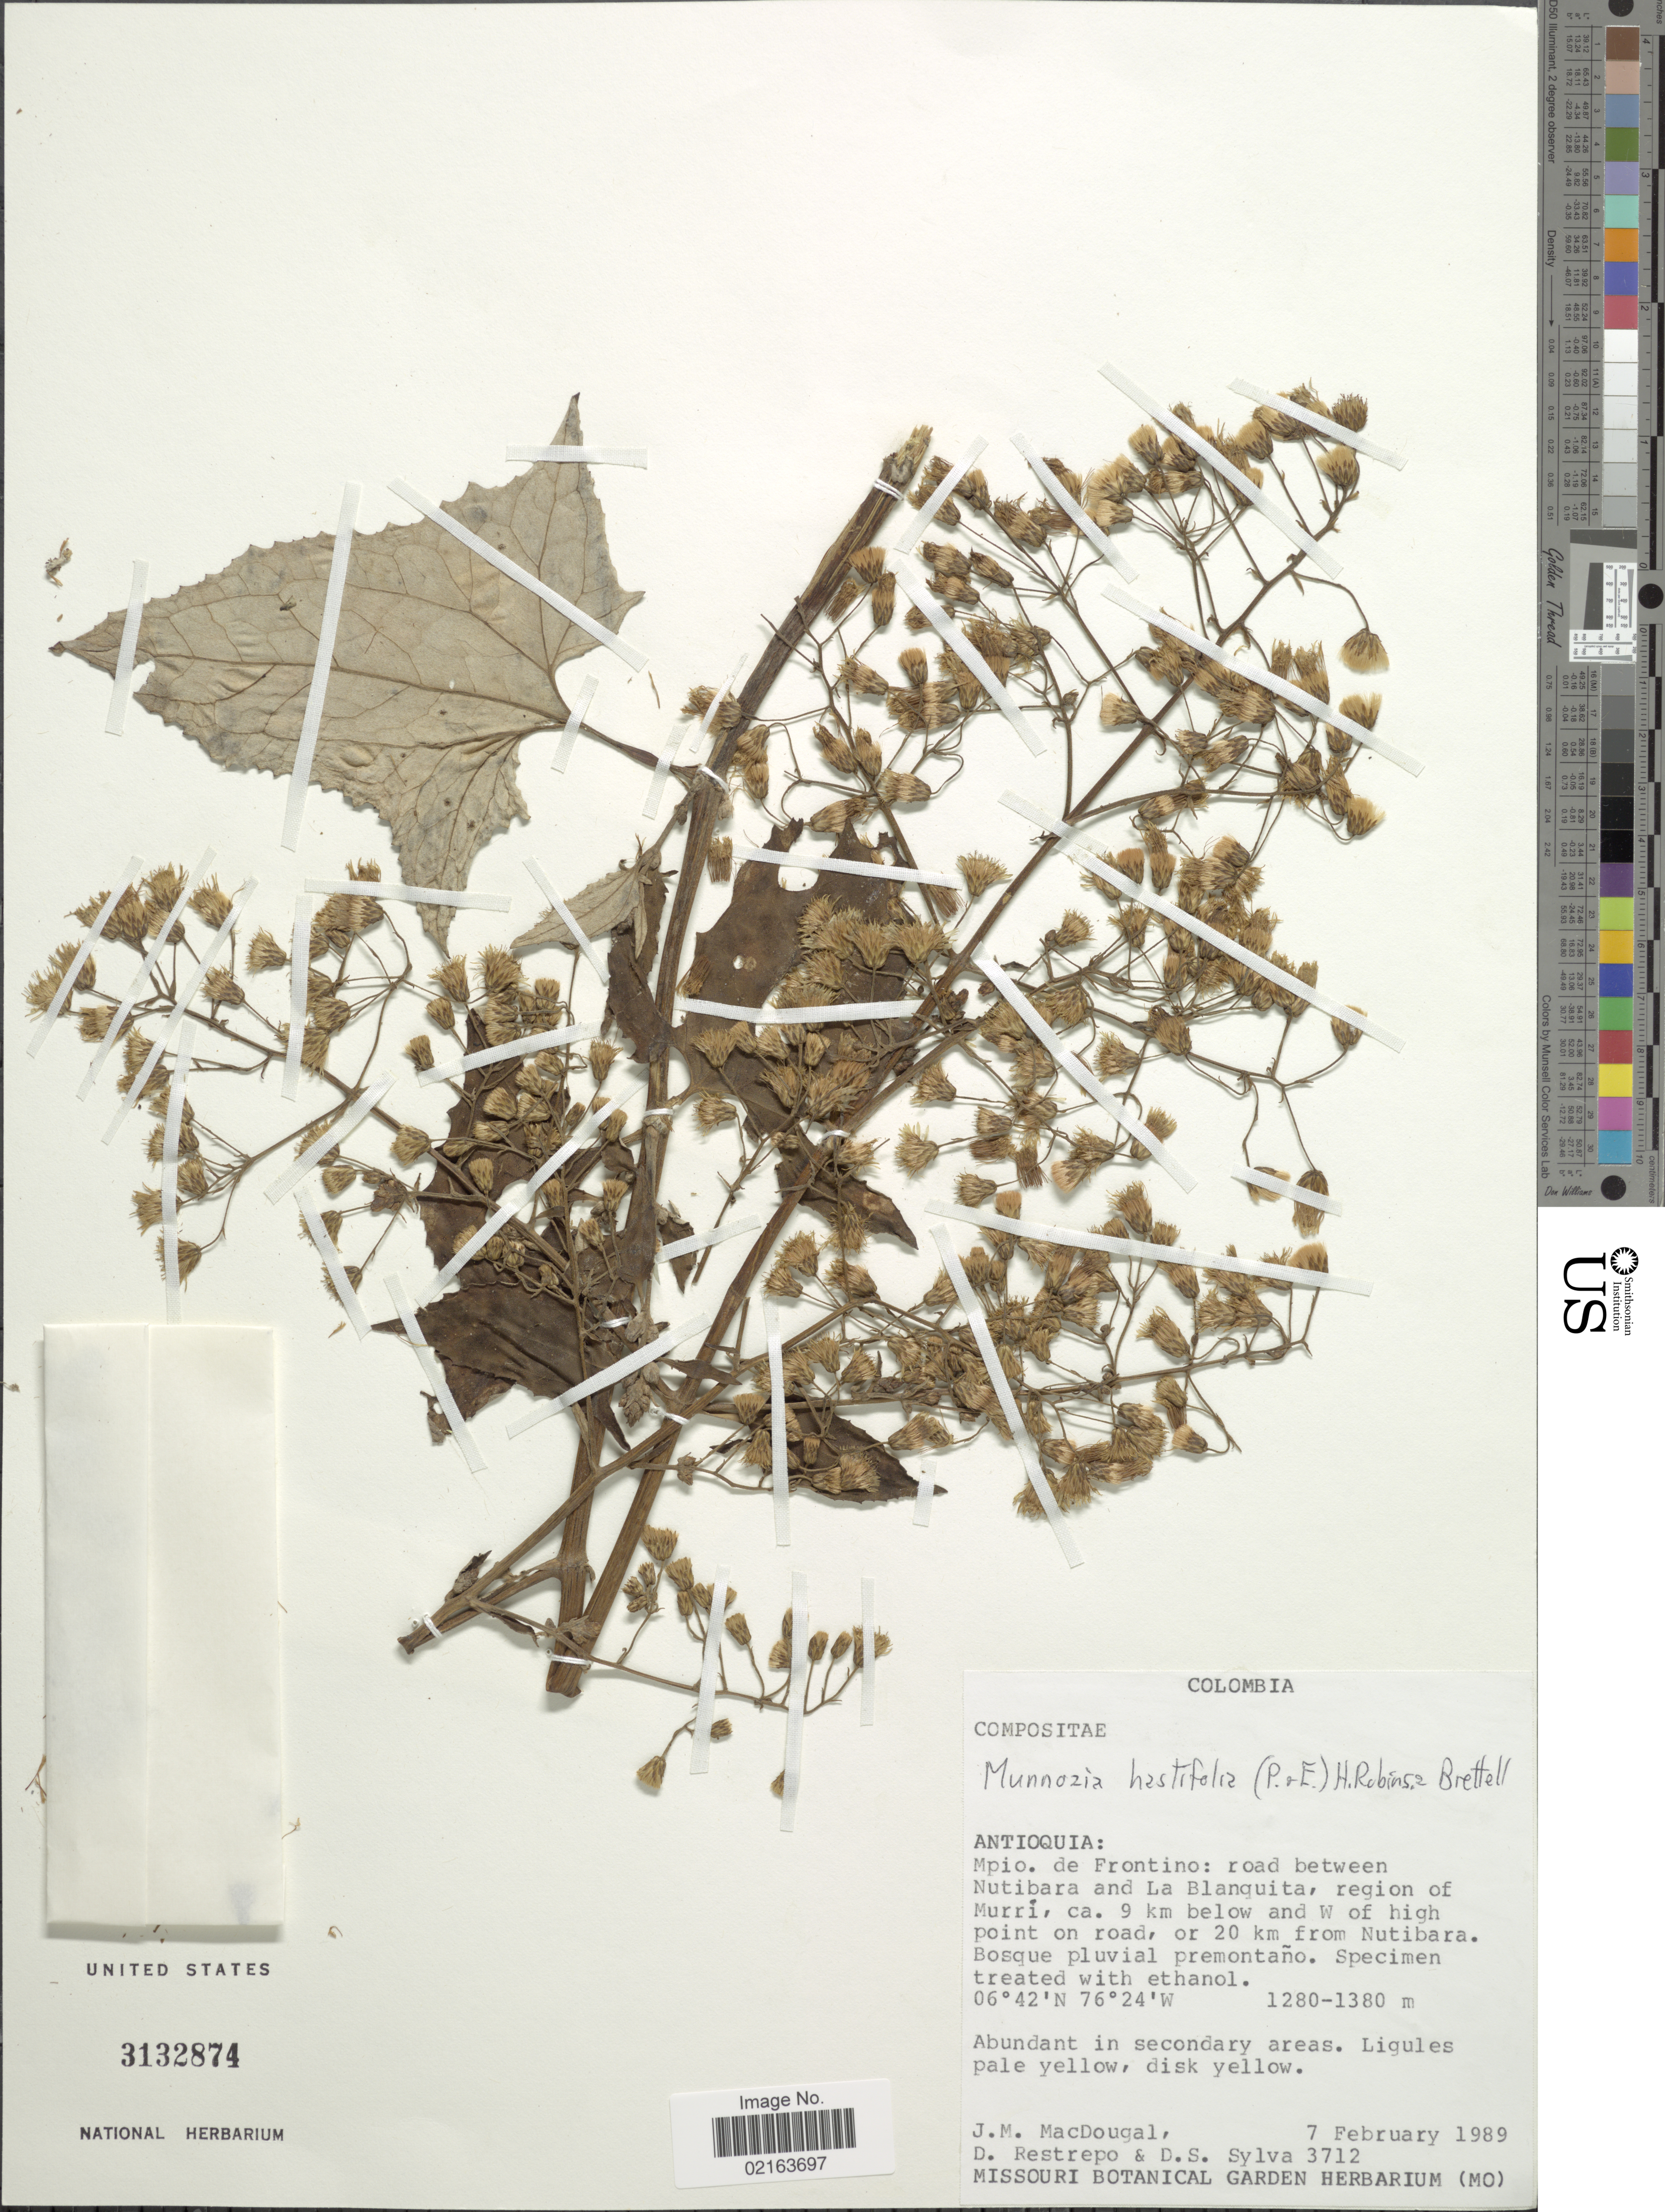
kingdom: Plantae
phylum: Tracheophyta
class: Magnoliopsida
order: Asterales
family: Asteraceae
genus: Munnozia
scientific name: Munnozia hastifolia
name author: (Poepp.) H. Rob. & Brettell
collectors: J. M. MacDougal, D. Restrepo & D. Sylva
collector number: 3712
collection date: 1989-02-07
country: Colombia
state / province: Antioquia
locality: Mpio. de Frontino: road between Nutibara and La Blanquita, region of Murri, 9 km below and W of high point road, or 20 km from Nutibara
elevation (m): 1280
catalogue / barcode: US 3132874